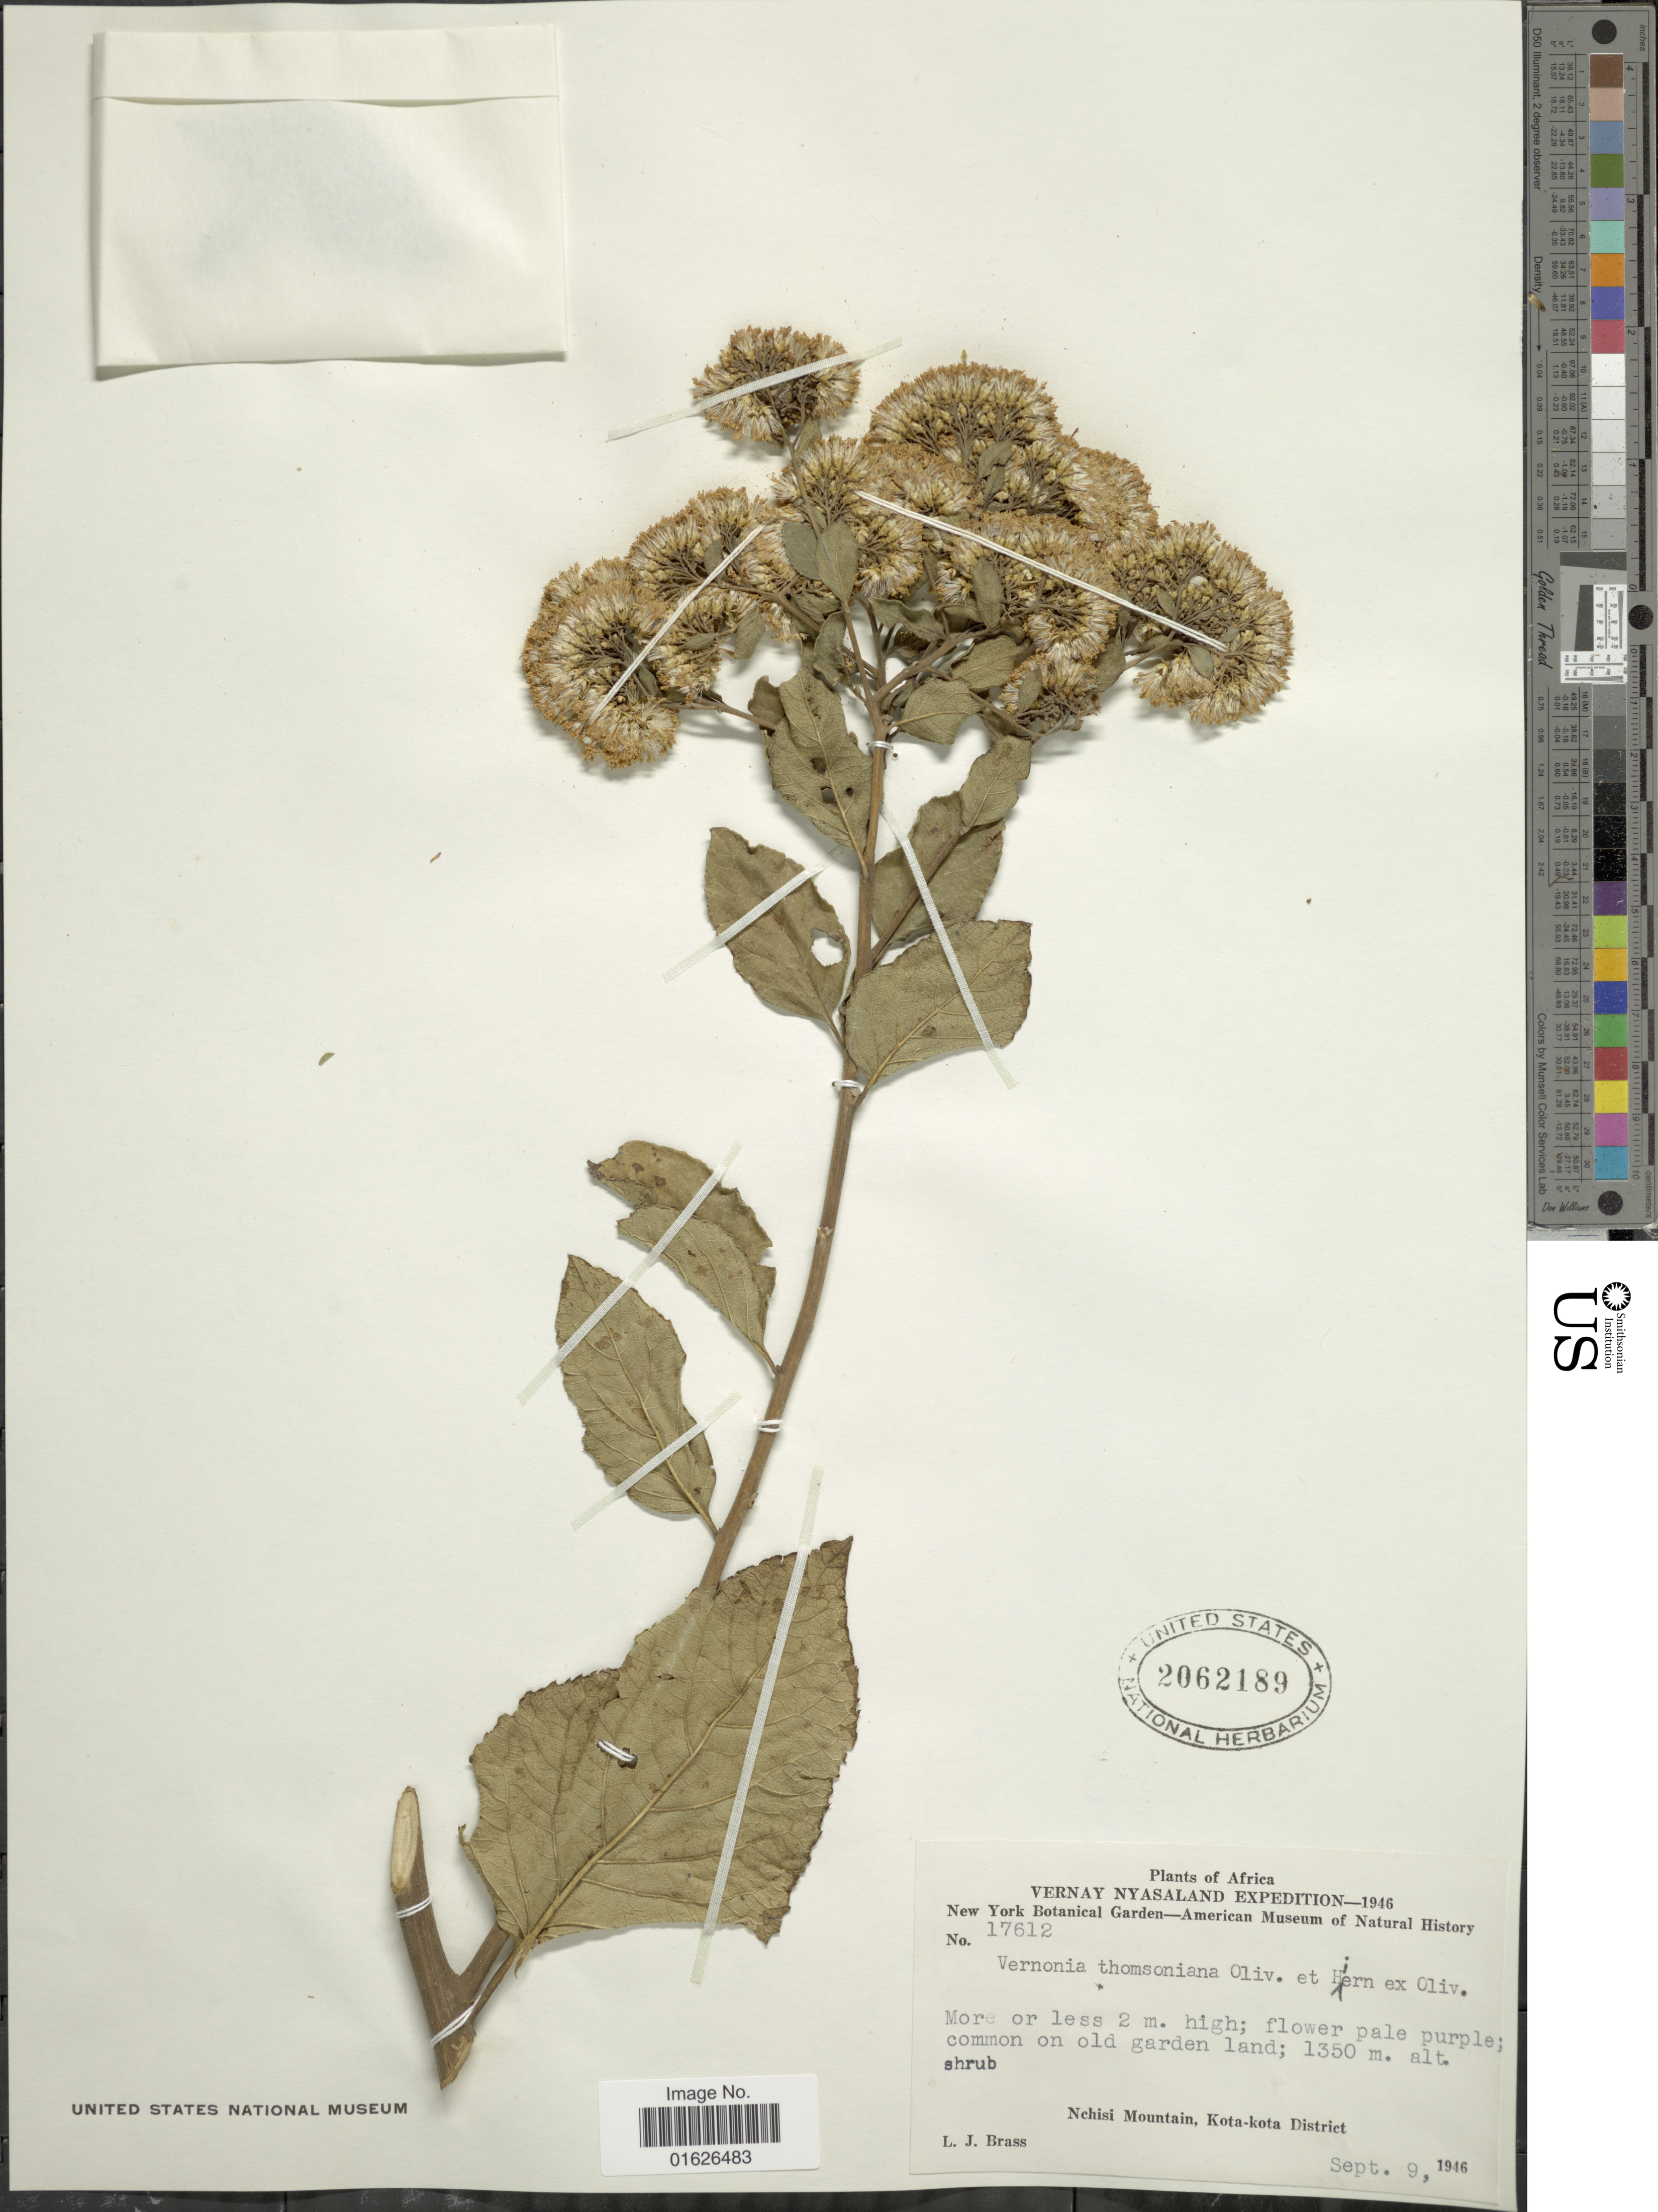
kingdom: Plantae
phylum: Tracheophyta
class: Magnoliopsida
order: Asterales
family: Asteraceae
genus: Gymnanthemum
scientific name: Gymnanthemum thomsonianum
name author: (Oliv. & Hiern in Oliv.) H. Rob.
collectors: L. J. Brass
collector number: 17612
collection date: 1946-09-09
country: Malawi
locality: Vernay Nyasaland, Nchisi Mountain, Kota- Kota District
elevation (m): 1350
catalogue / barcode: US 2062189